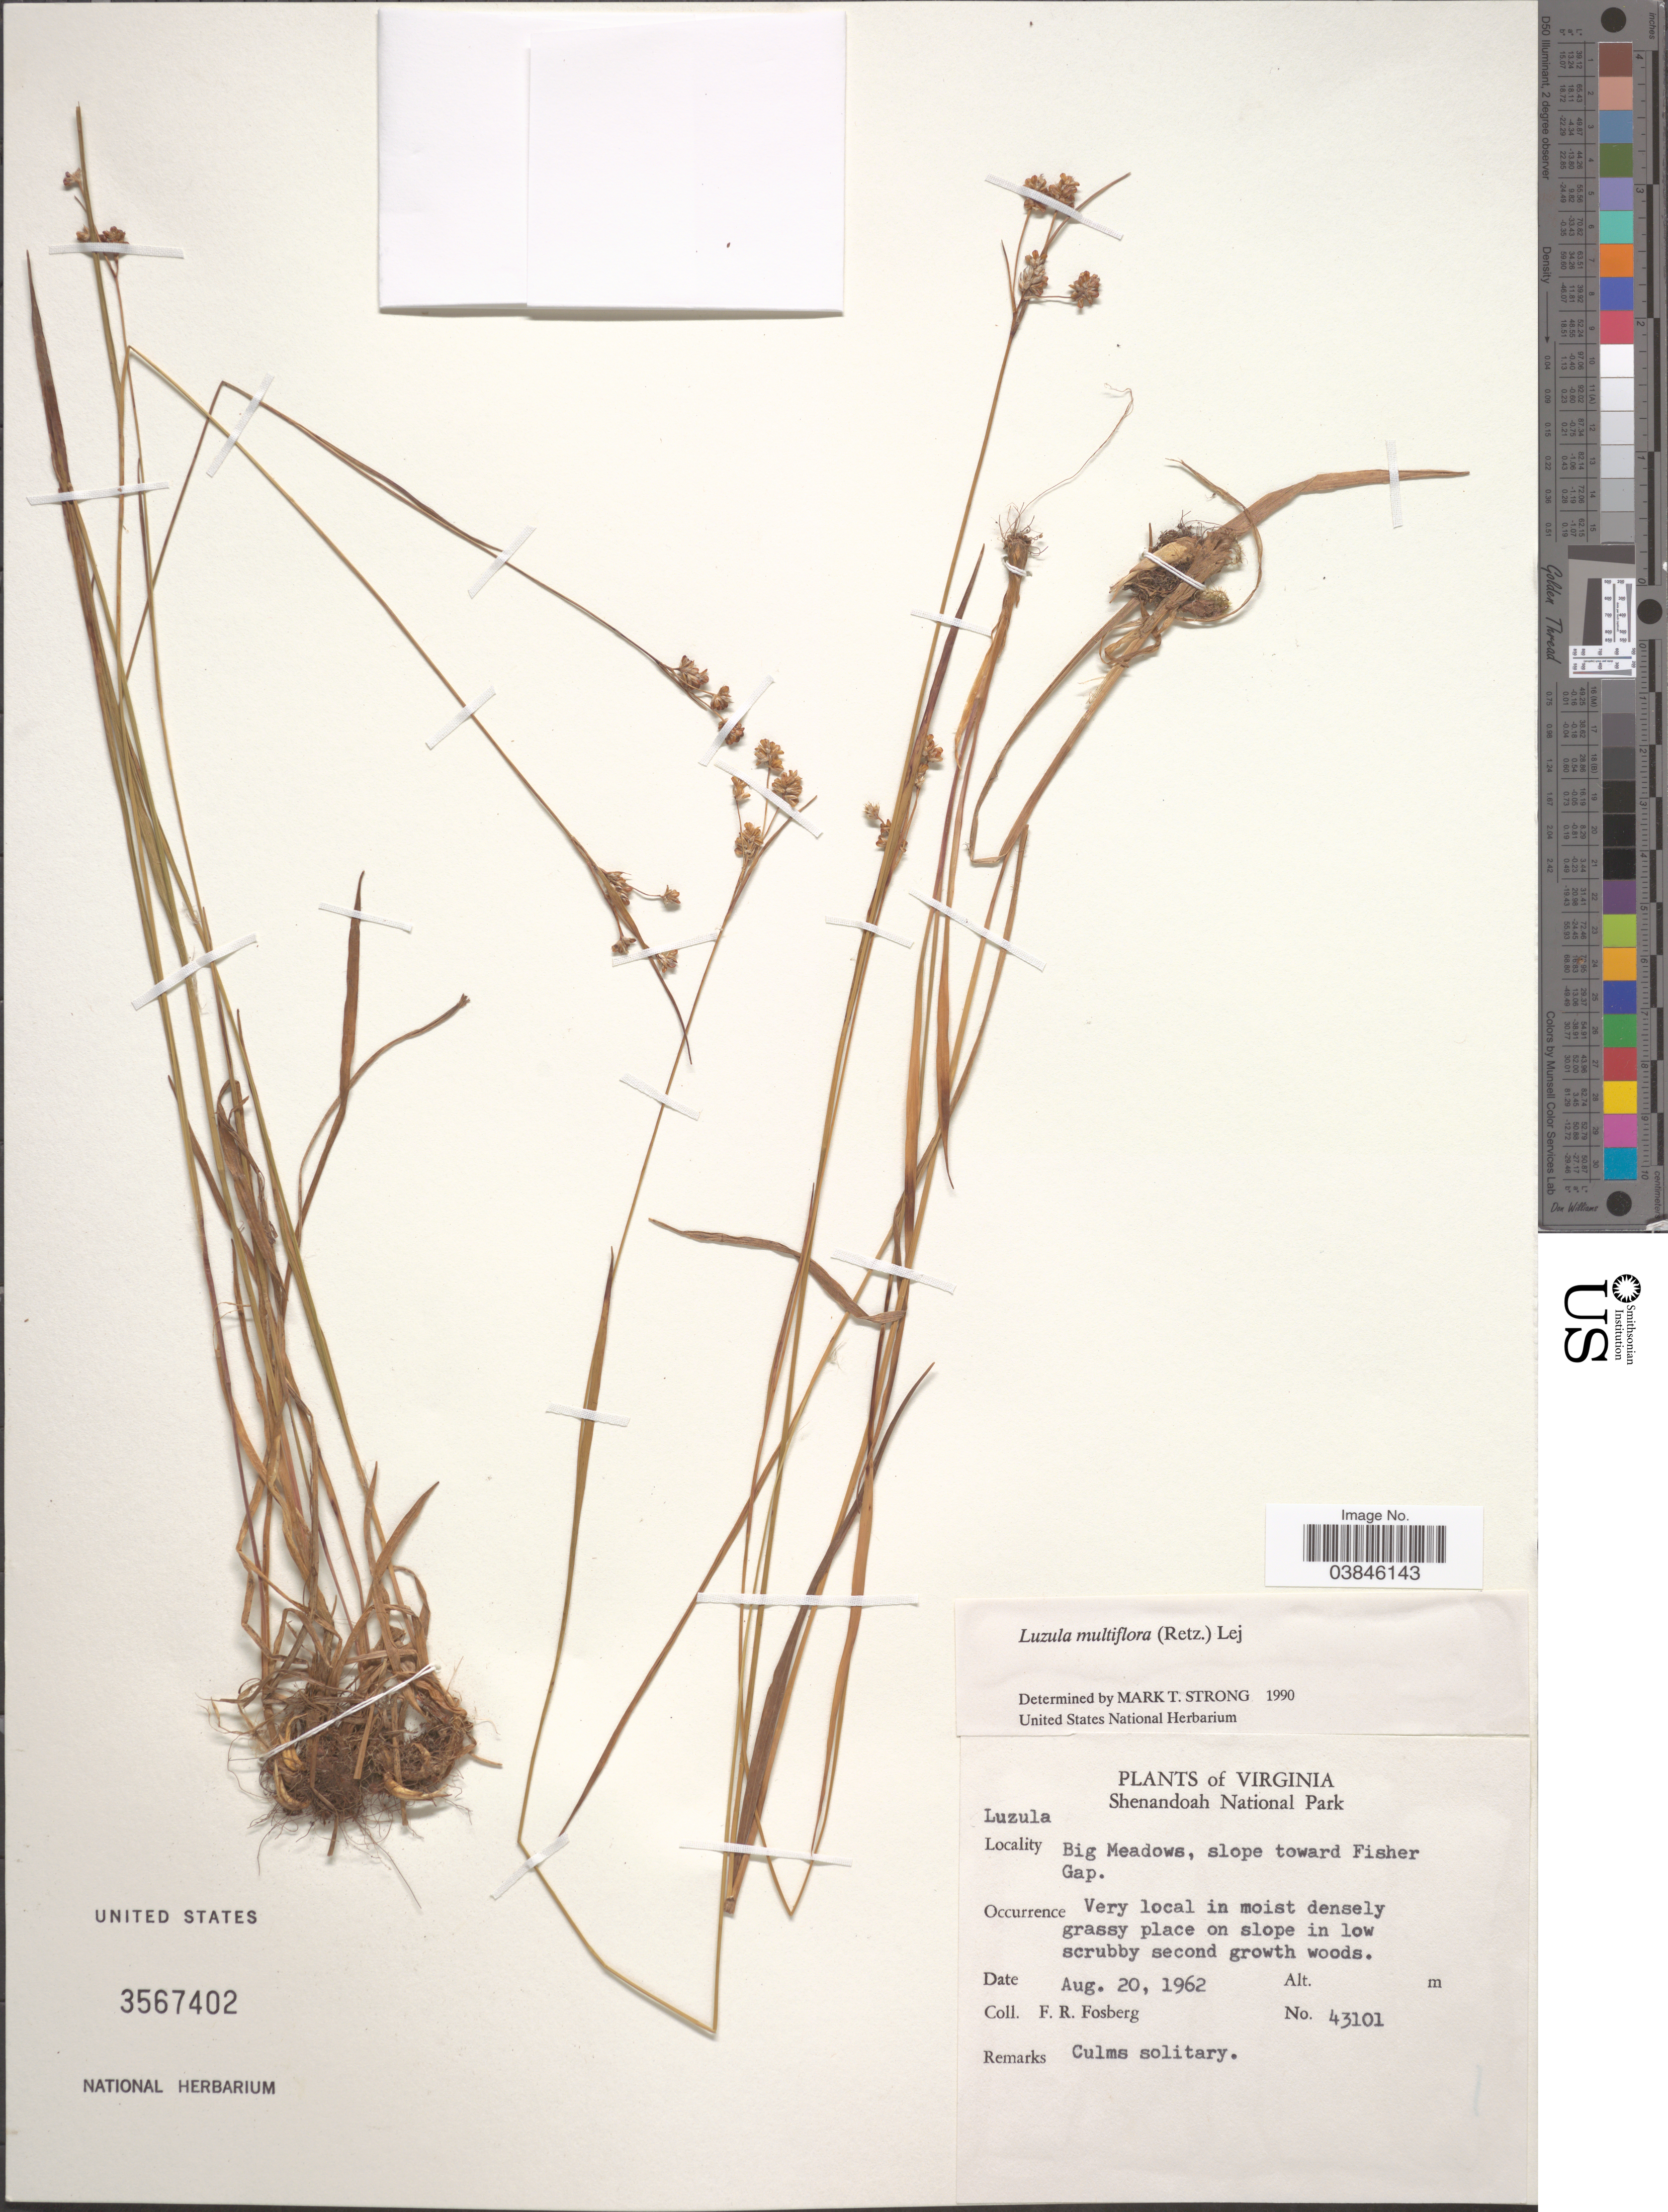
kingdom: Plantae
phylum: Tracheophyta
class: Liliopsida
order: Poales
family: Juncaceae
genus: Luzula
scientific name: Luzula multiflora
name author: (Ehrh.) Lej.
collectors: F. R. Fosberg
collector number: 43101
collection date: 1962-08-20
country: United States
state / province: Virginia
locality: Shenandoah National Park. Big Meadows, slope toward Fisher Gap.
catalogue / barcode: US 3567402